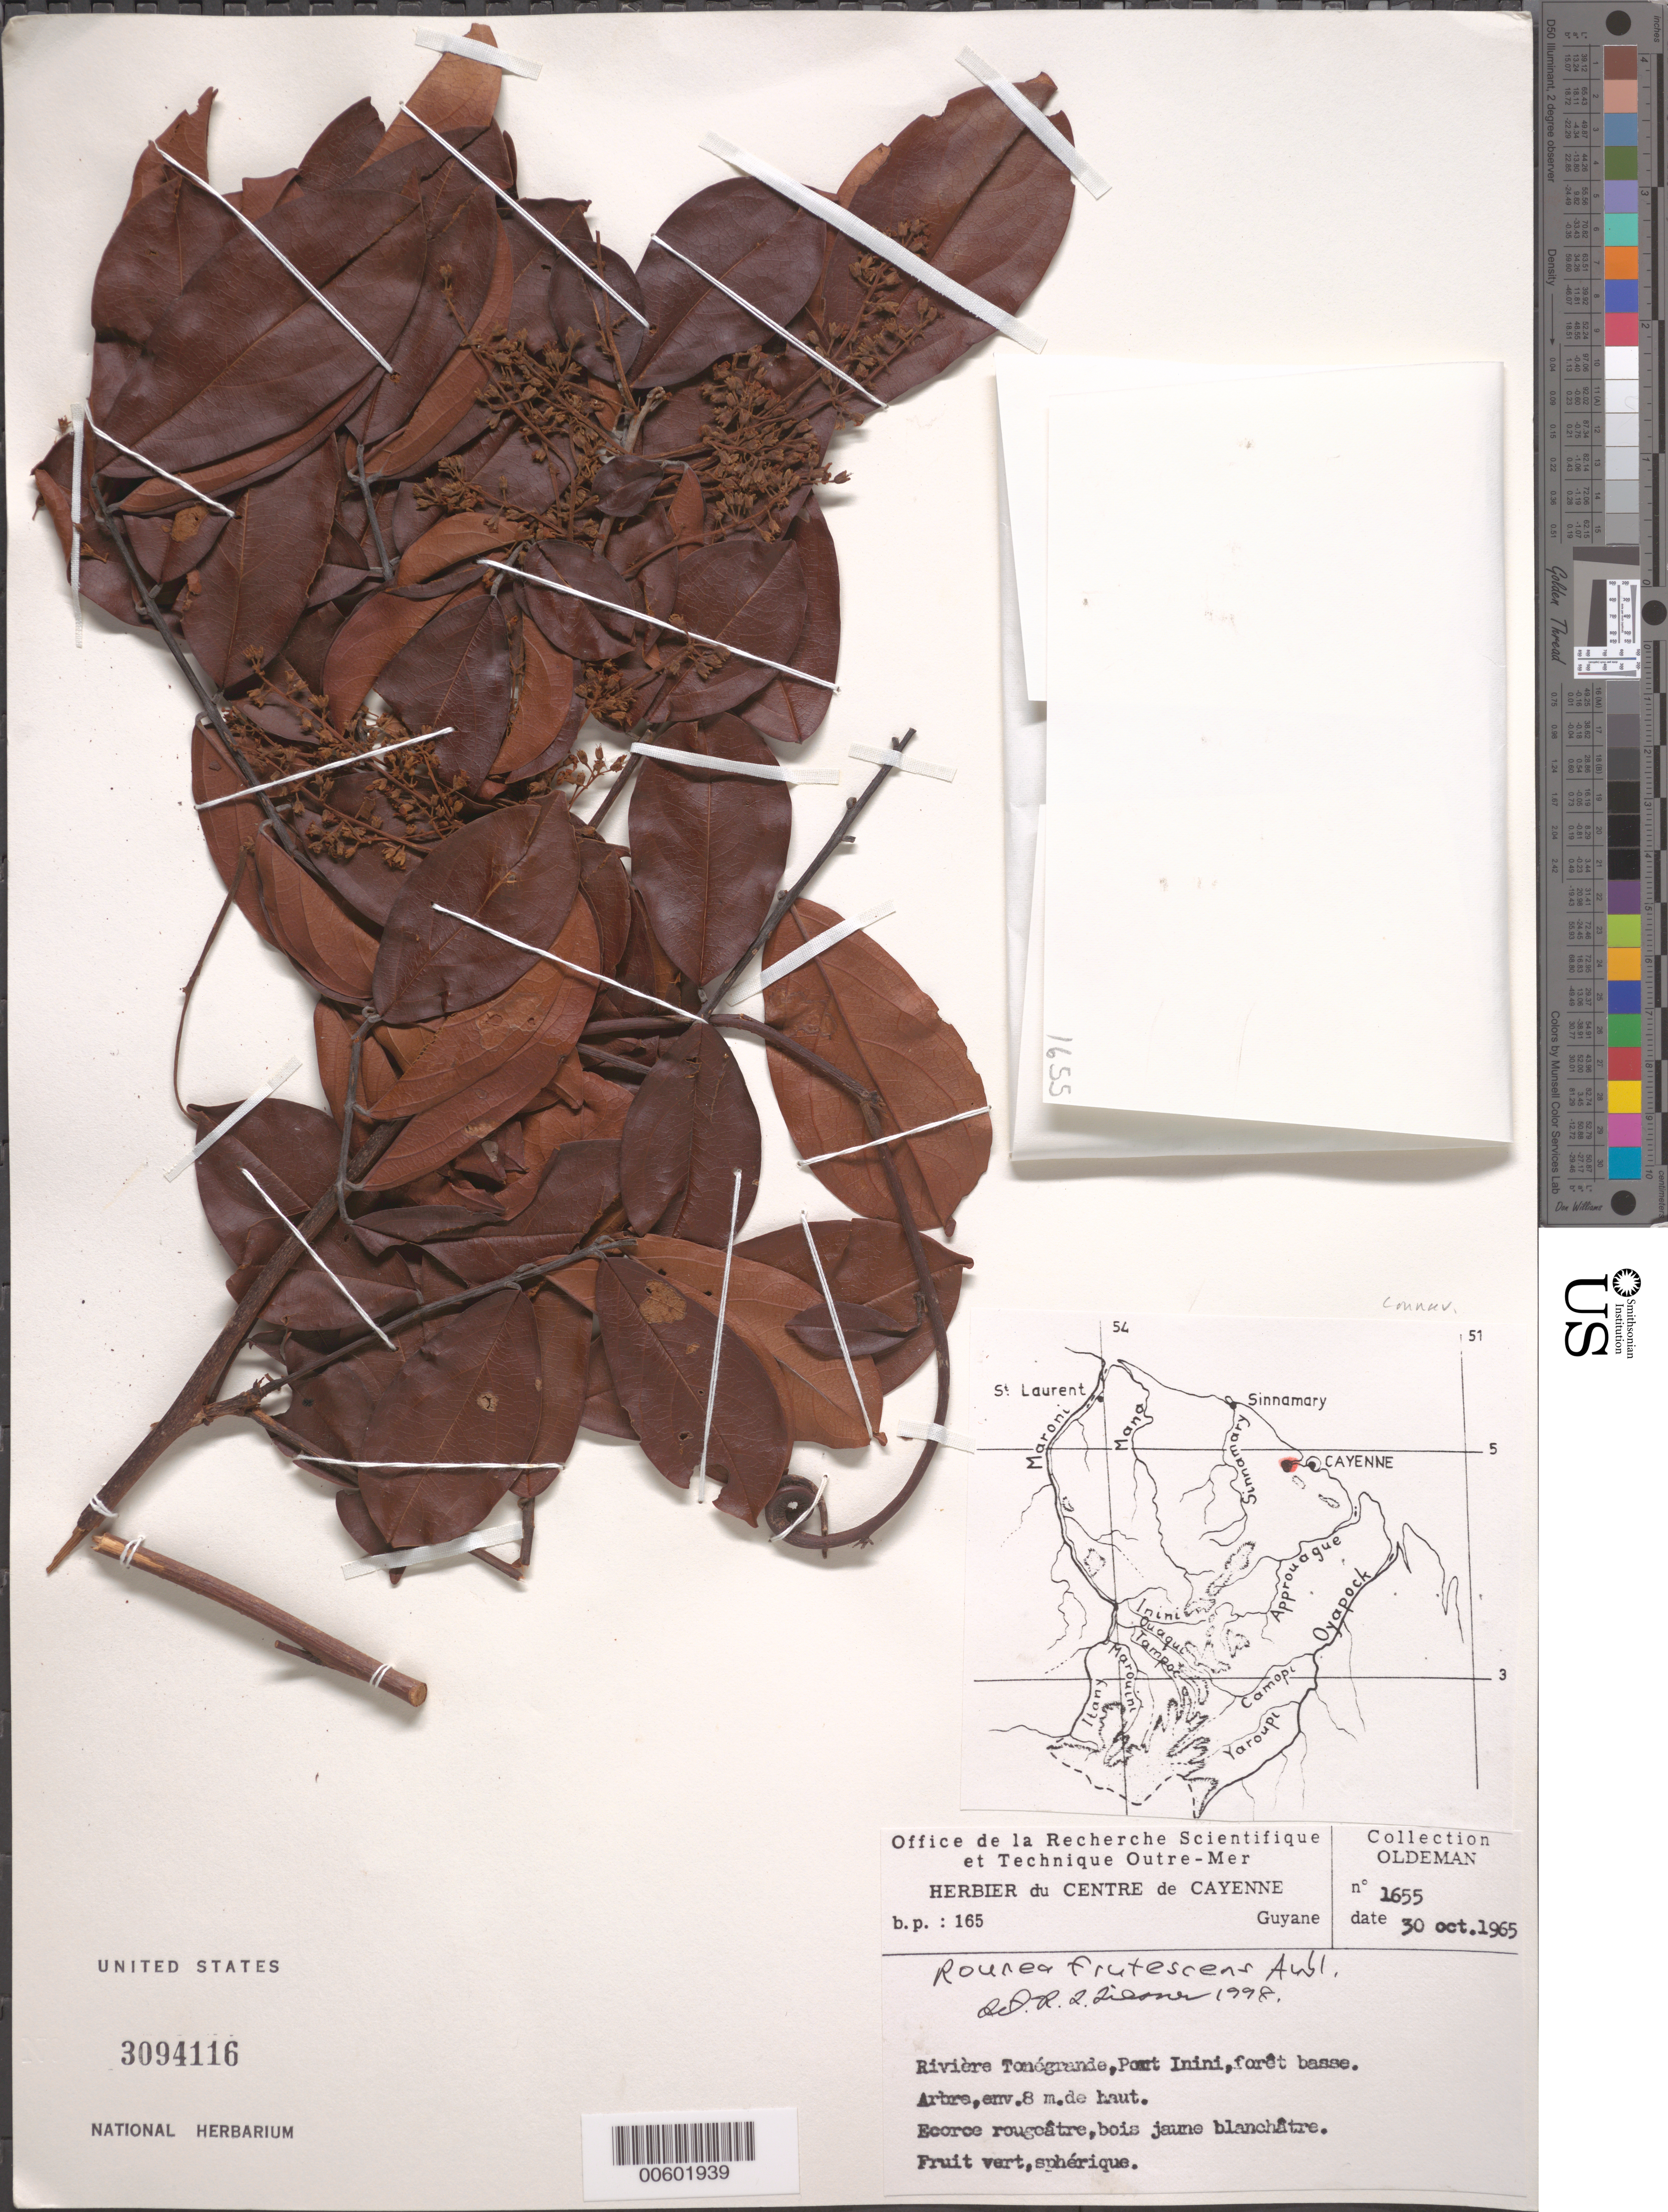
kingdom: Plantae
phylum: Tracheophyta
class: Magnoliopsida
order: Oxalidales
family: Connaraceae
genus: Rourea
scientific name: Rourea frutescens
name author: Aubl.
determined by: Liesner, R. L.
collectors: R. Oldeman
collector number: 1655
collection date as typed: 30-Oct-65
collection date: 1965-10-30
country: French Guiana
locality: Rivière Tonegrande, Port Inini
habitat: Foret basse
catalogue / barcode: US 3094116